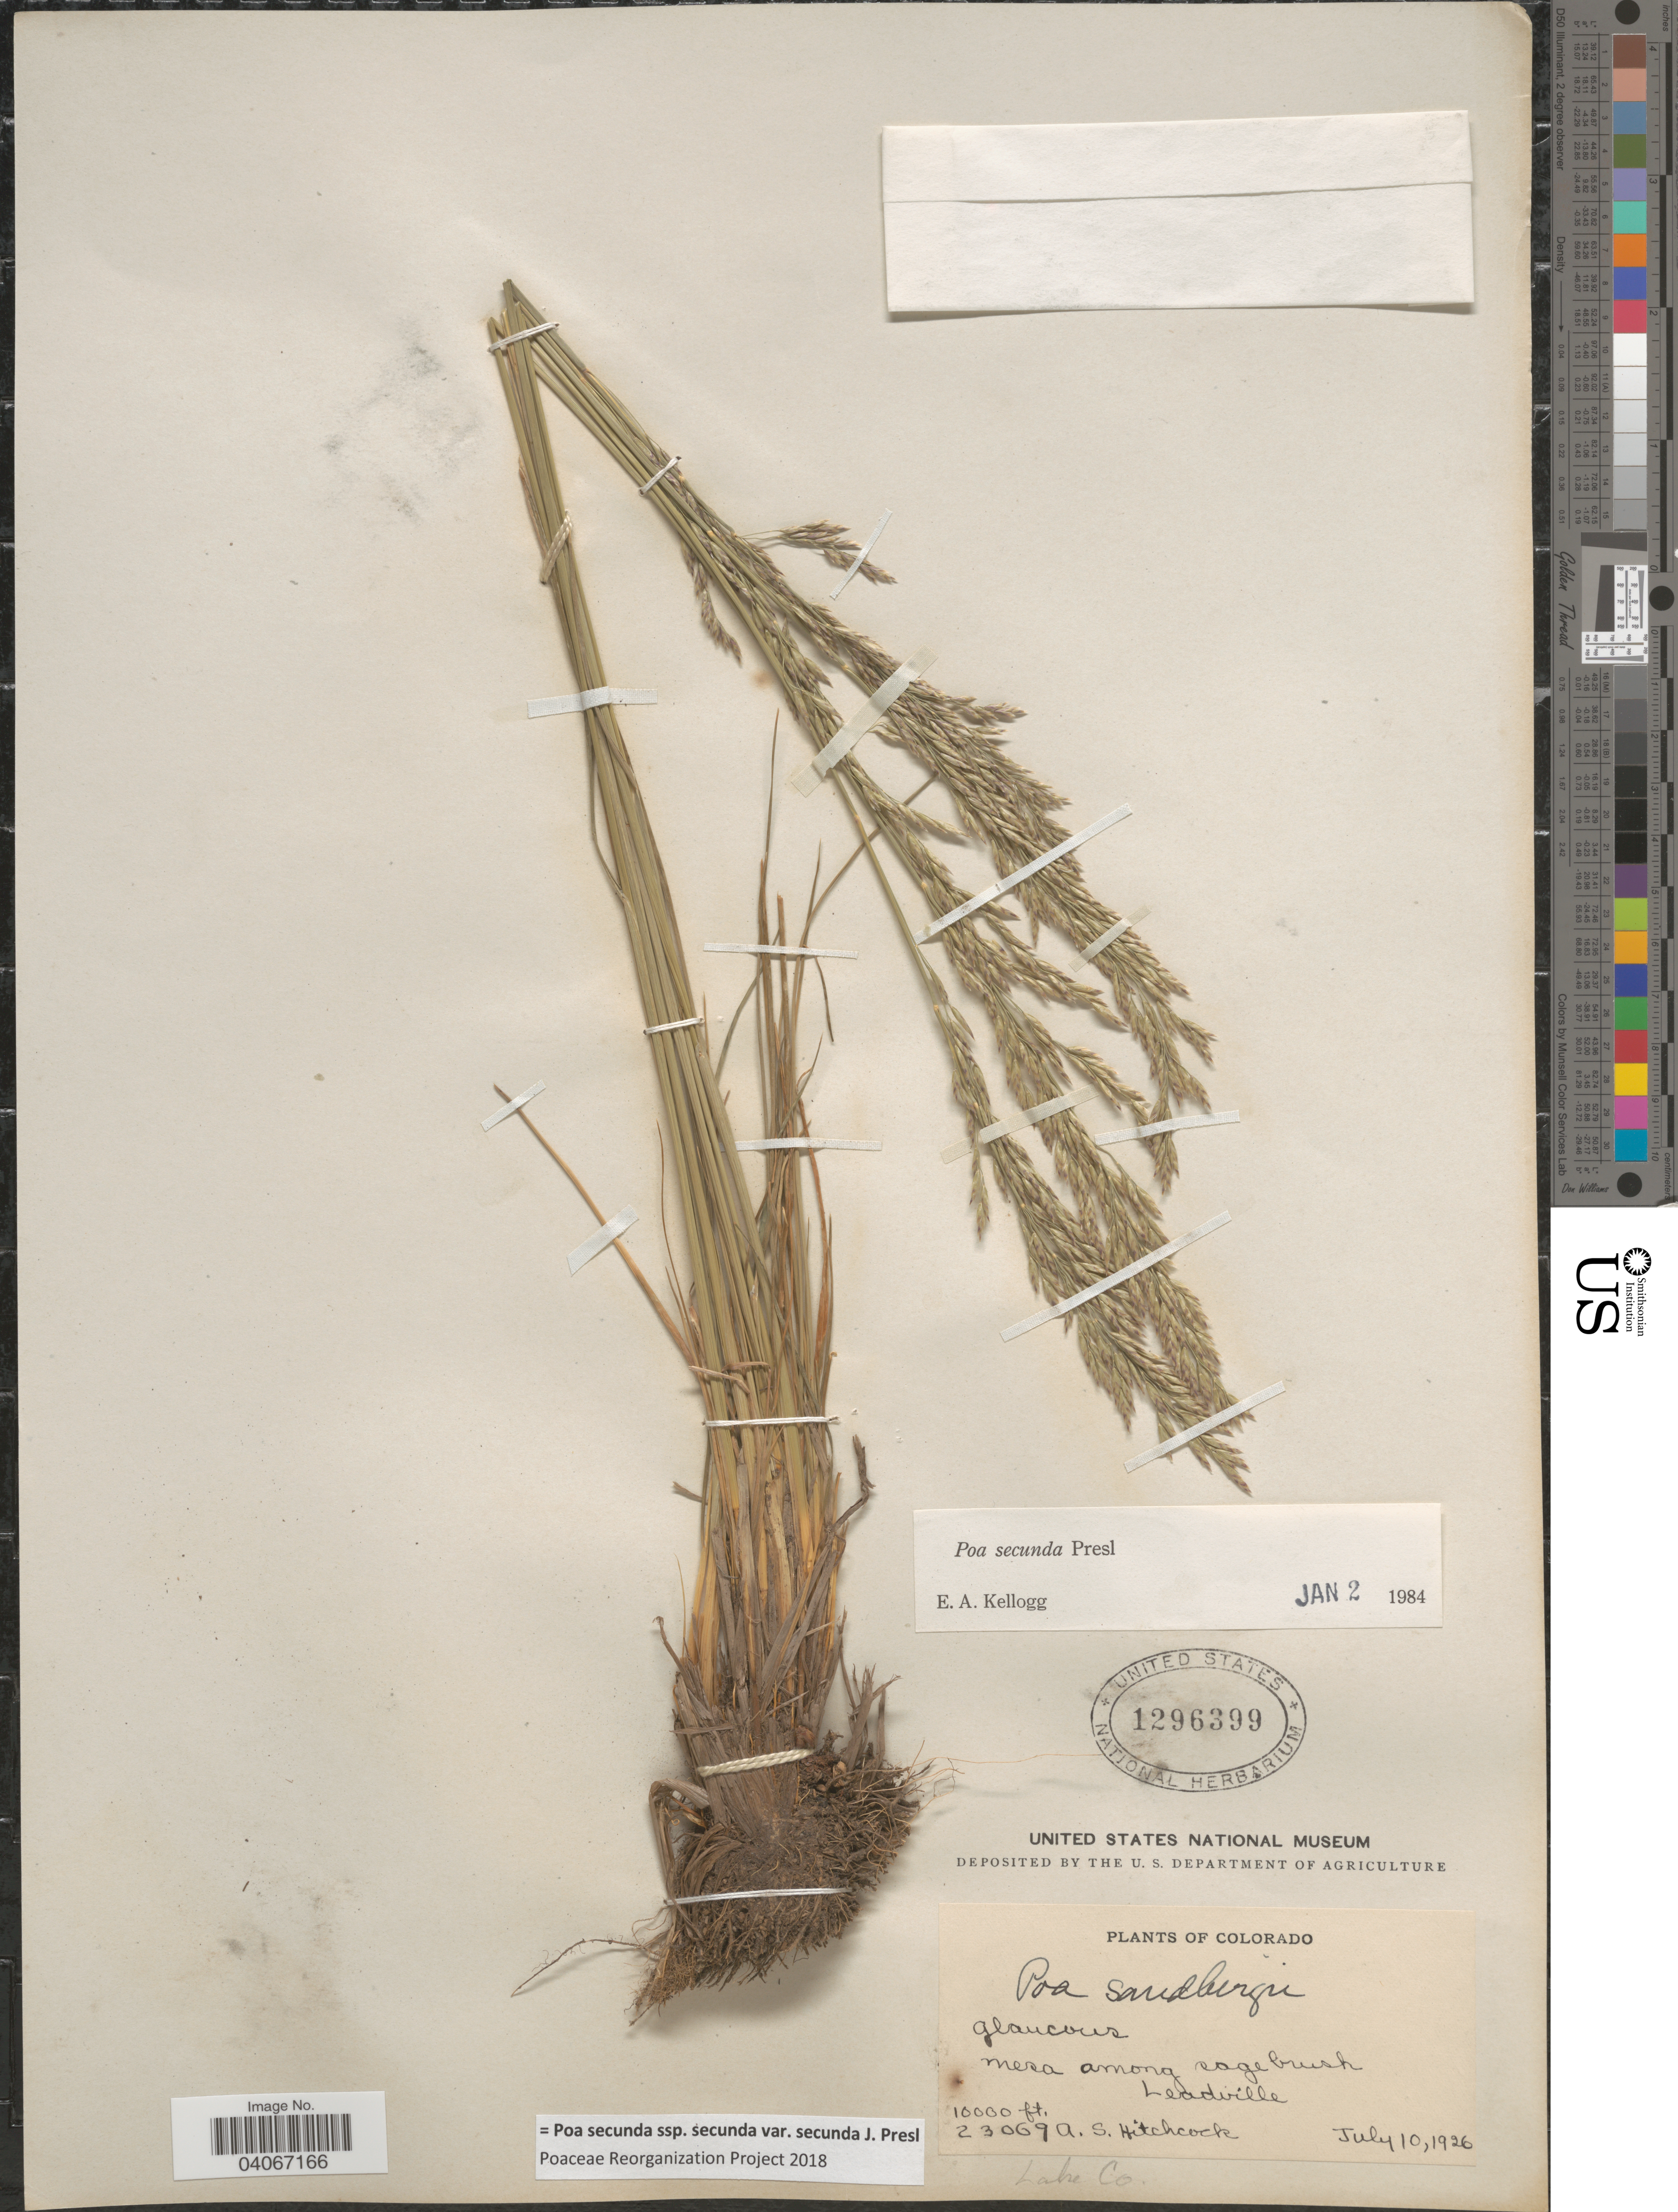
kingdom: Plantae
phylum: Tracheophyta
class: Liliopsida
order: Poales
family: Poaceae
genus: Poa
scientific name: Poa secunda subsp. secunda var. secunda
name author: J. Presl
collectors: A. S. Hitchcock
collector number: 23069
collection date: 1926-07-10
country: United States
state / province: Colorado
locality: Leadville. Lake Co.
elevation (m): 3048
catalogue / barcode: US 1296399